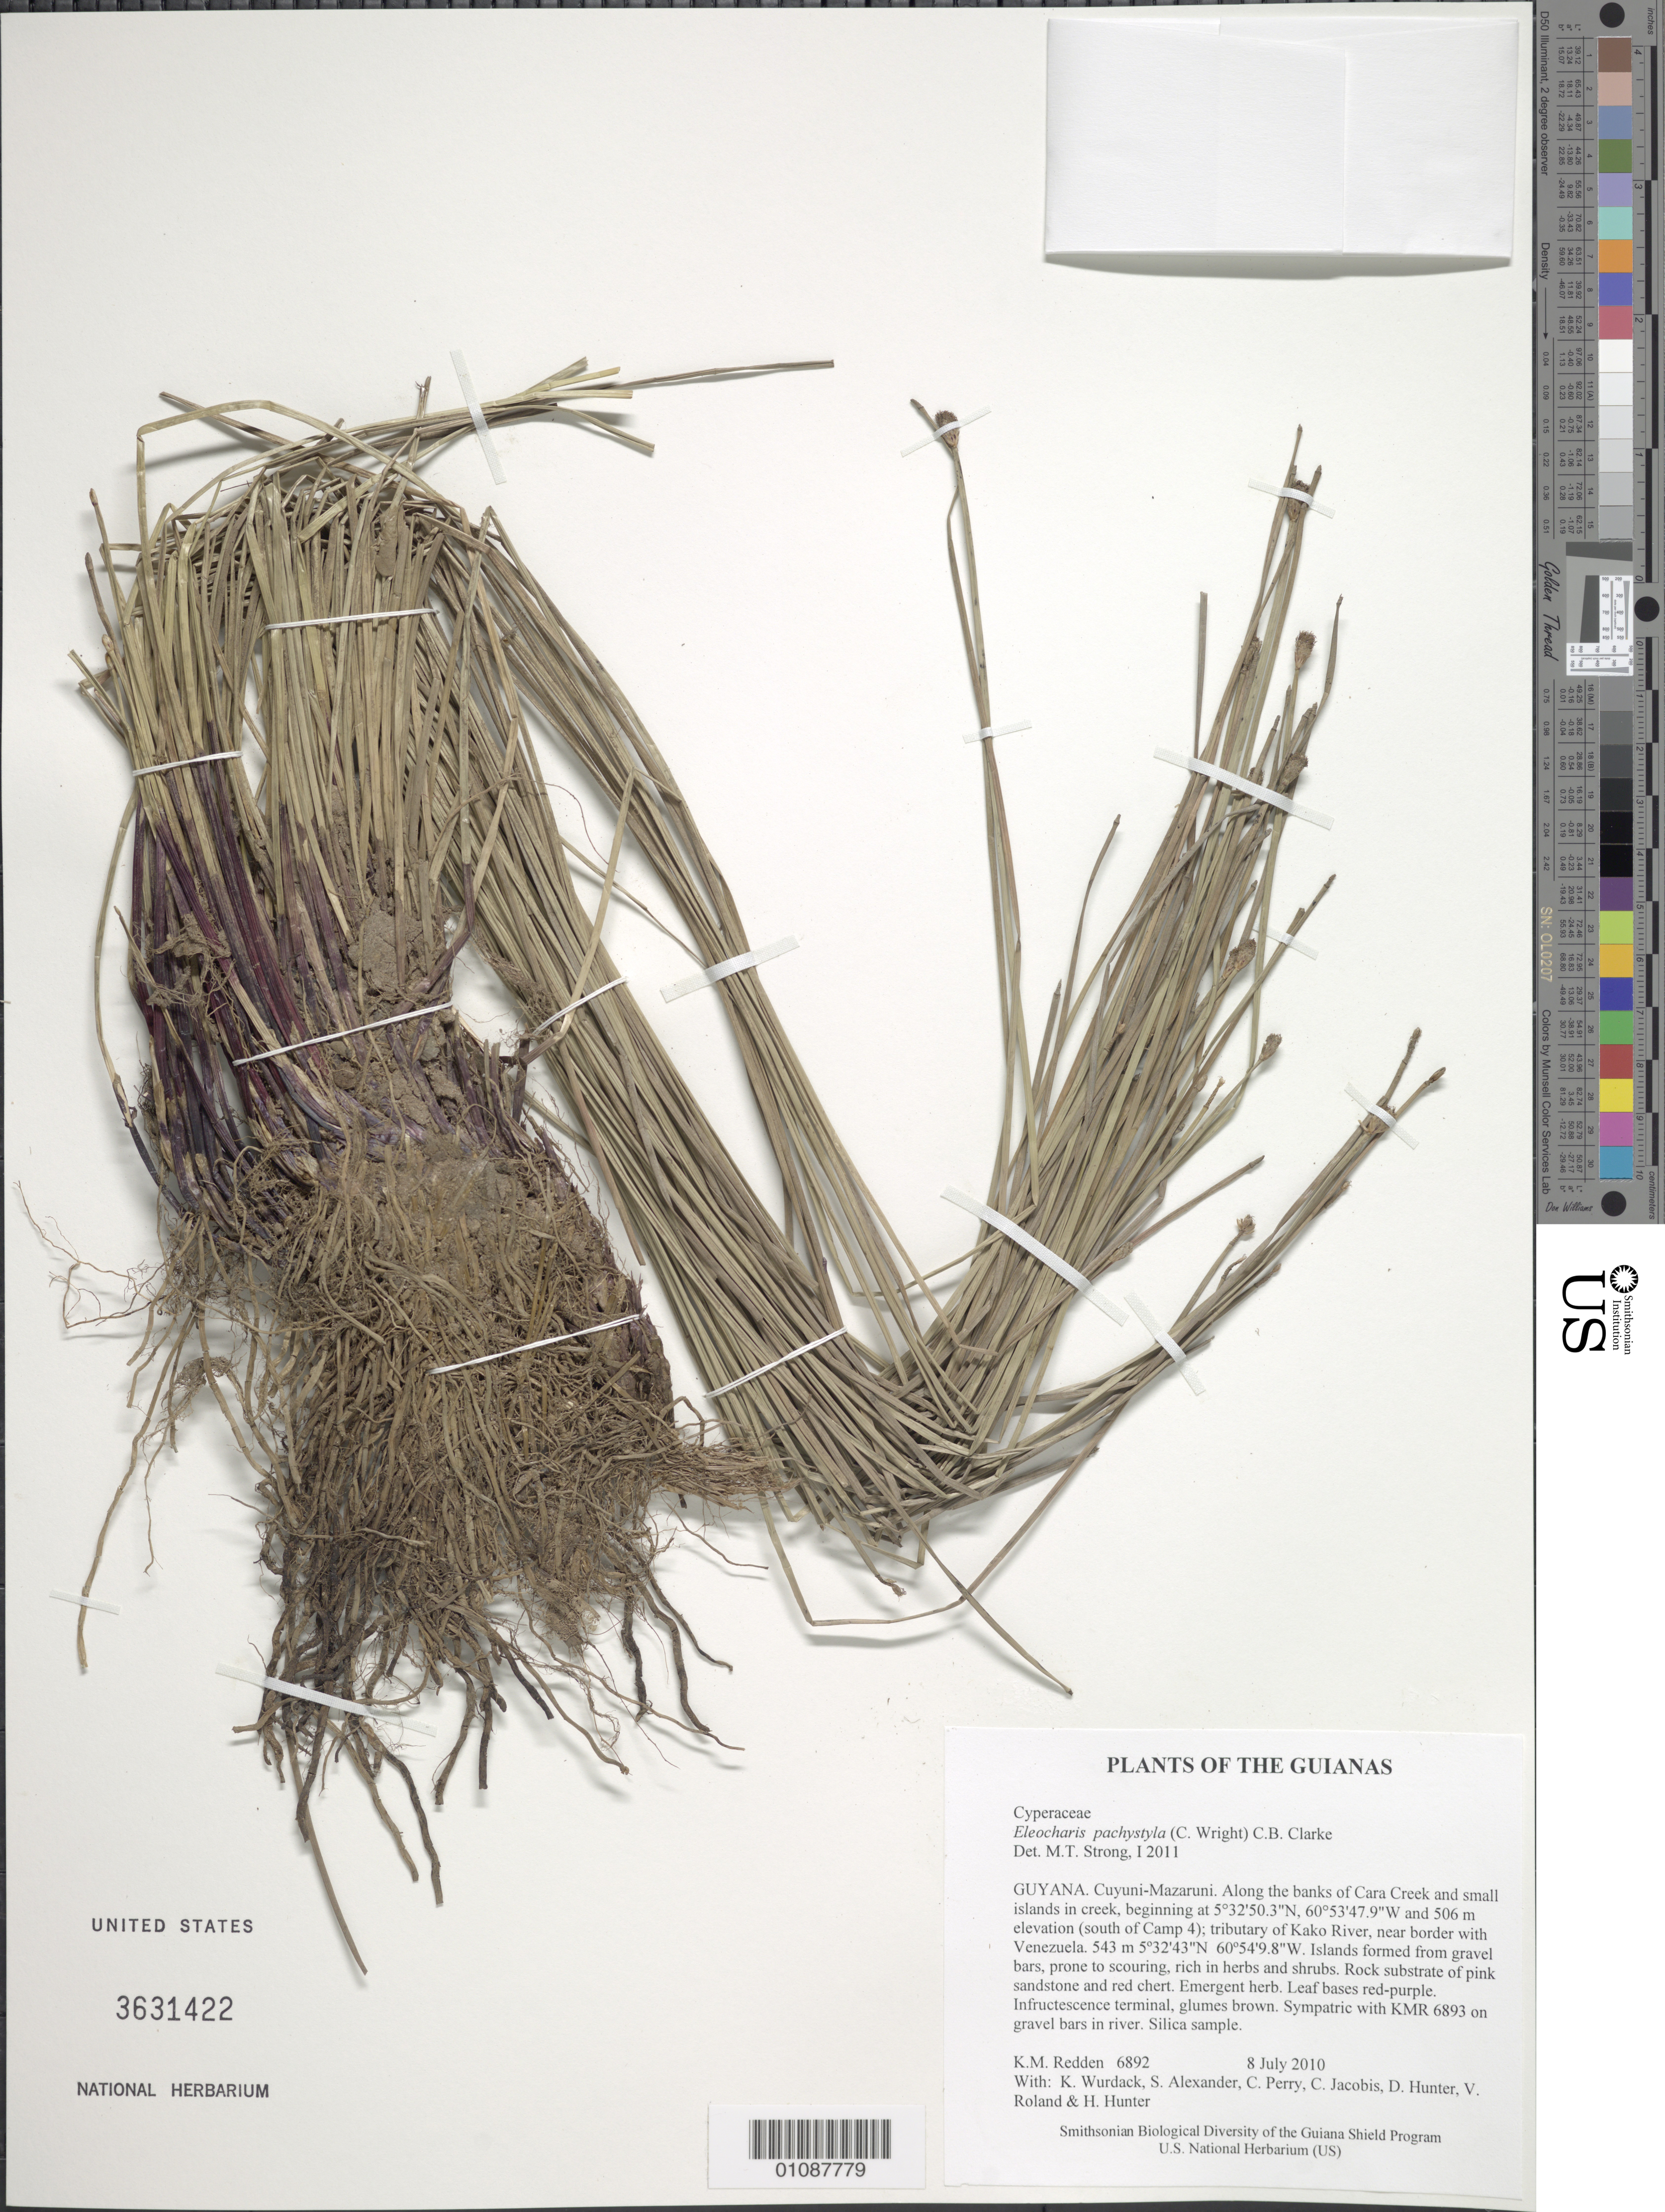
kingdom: Plantae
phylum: Tracheophyta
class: Liliopsida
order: Poales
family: Cyperaceae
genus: Eleocharis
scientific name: Eleocharis pachystyla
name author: (C. Wright) C.B. Clarke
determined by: Strong, M. T., (US), Smithsonian Institution - National Museum of Natural History (UNITED STATES)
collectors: K. M. Redden, K. Wurdack, S. N. Alexander, C. Perry, C. Jacobis, D. Hunter, V. Roland & H. Hunter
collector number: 6892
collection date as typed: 8 July 2010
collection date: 2010-07-08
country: Guyana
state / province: Cuyuni-Mazaruni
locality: Along the banks of Cara Creek and small islands in creek, beginning at 5°32'50.3"N, 60°53'47.9"W and 506 m elevation (south of Camp 4); tributary of Kako River, near border with Venezuela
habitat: Islands formed from gravel bars, prone to scouring, rich in herbs and shrubs. Rock substrate of pink sandstone and red chert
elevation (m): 543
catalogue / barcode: US 3631422